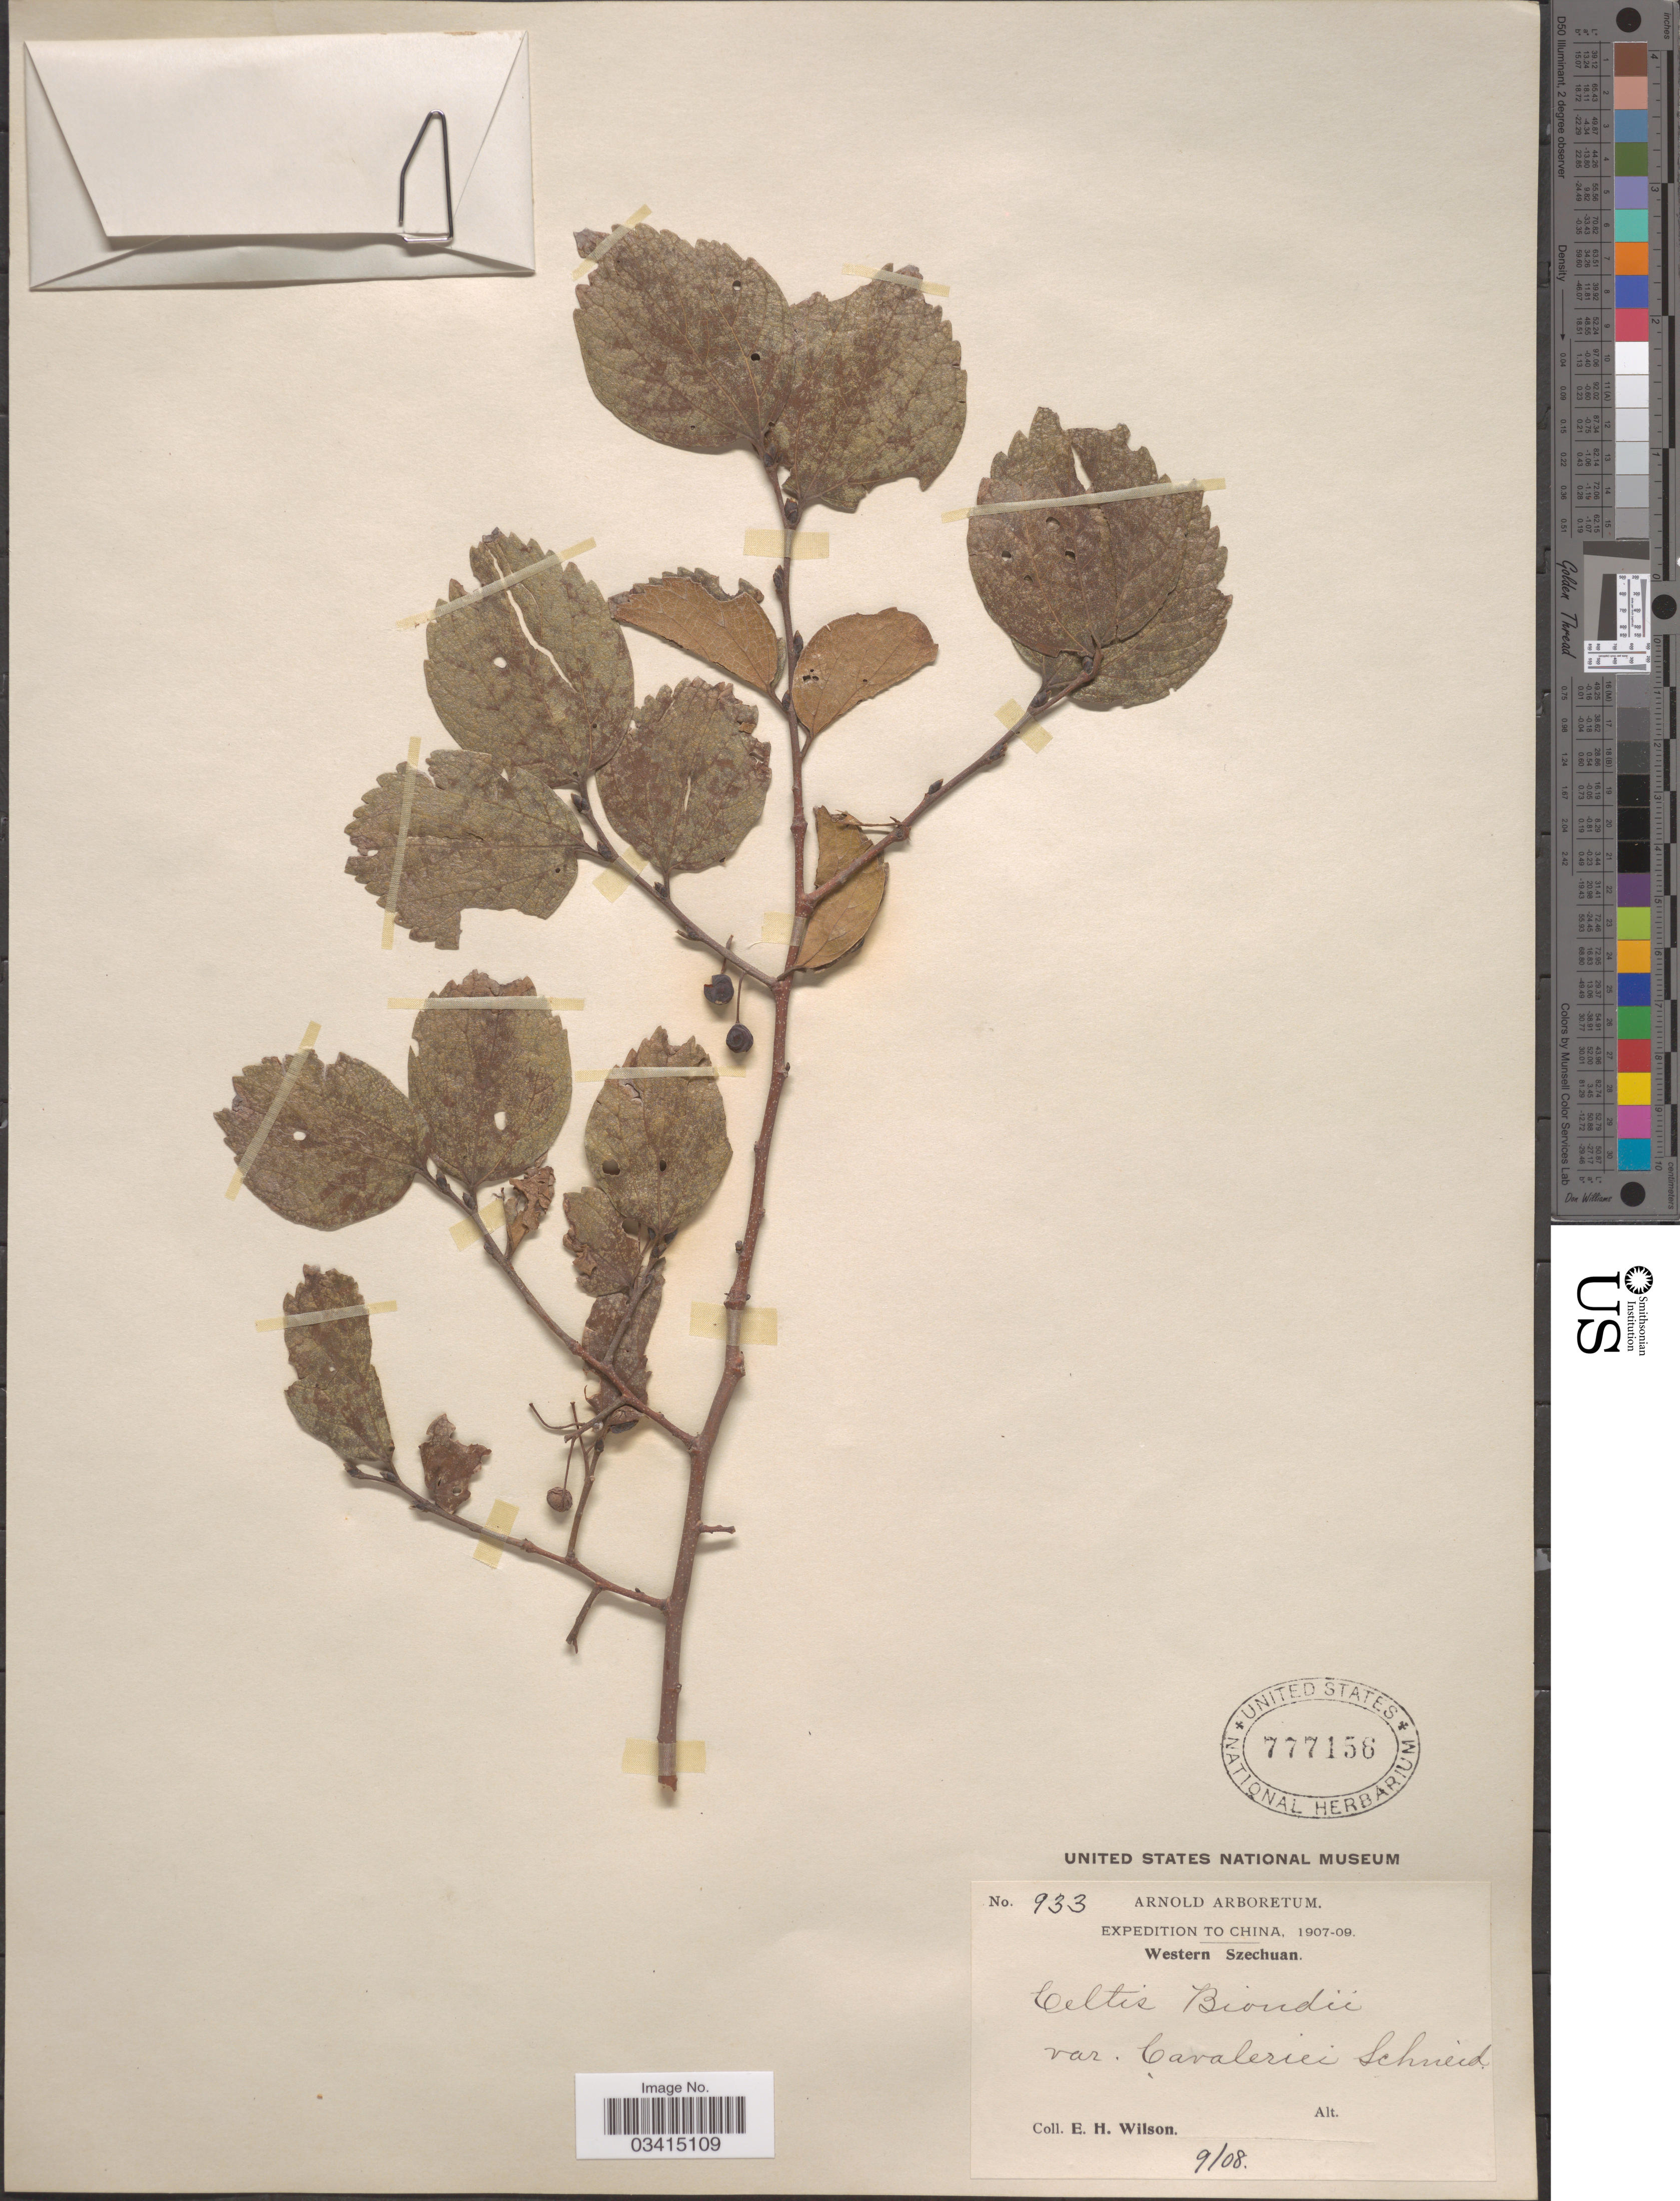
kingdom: Plantae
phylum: Tracheophyta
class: Magnoliopsida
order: Rosales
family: Cannabaceae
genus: Celtis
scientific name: Celtis biondii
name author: Pamp.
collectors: E. Wilson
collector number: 933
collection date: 1908-09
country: China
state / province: Sichuan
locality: Western Szechuan.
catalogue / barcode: US 777156